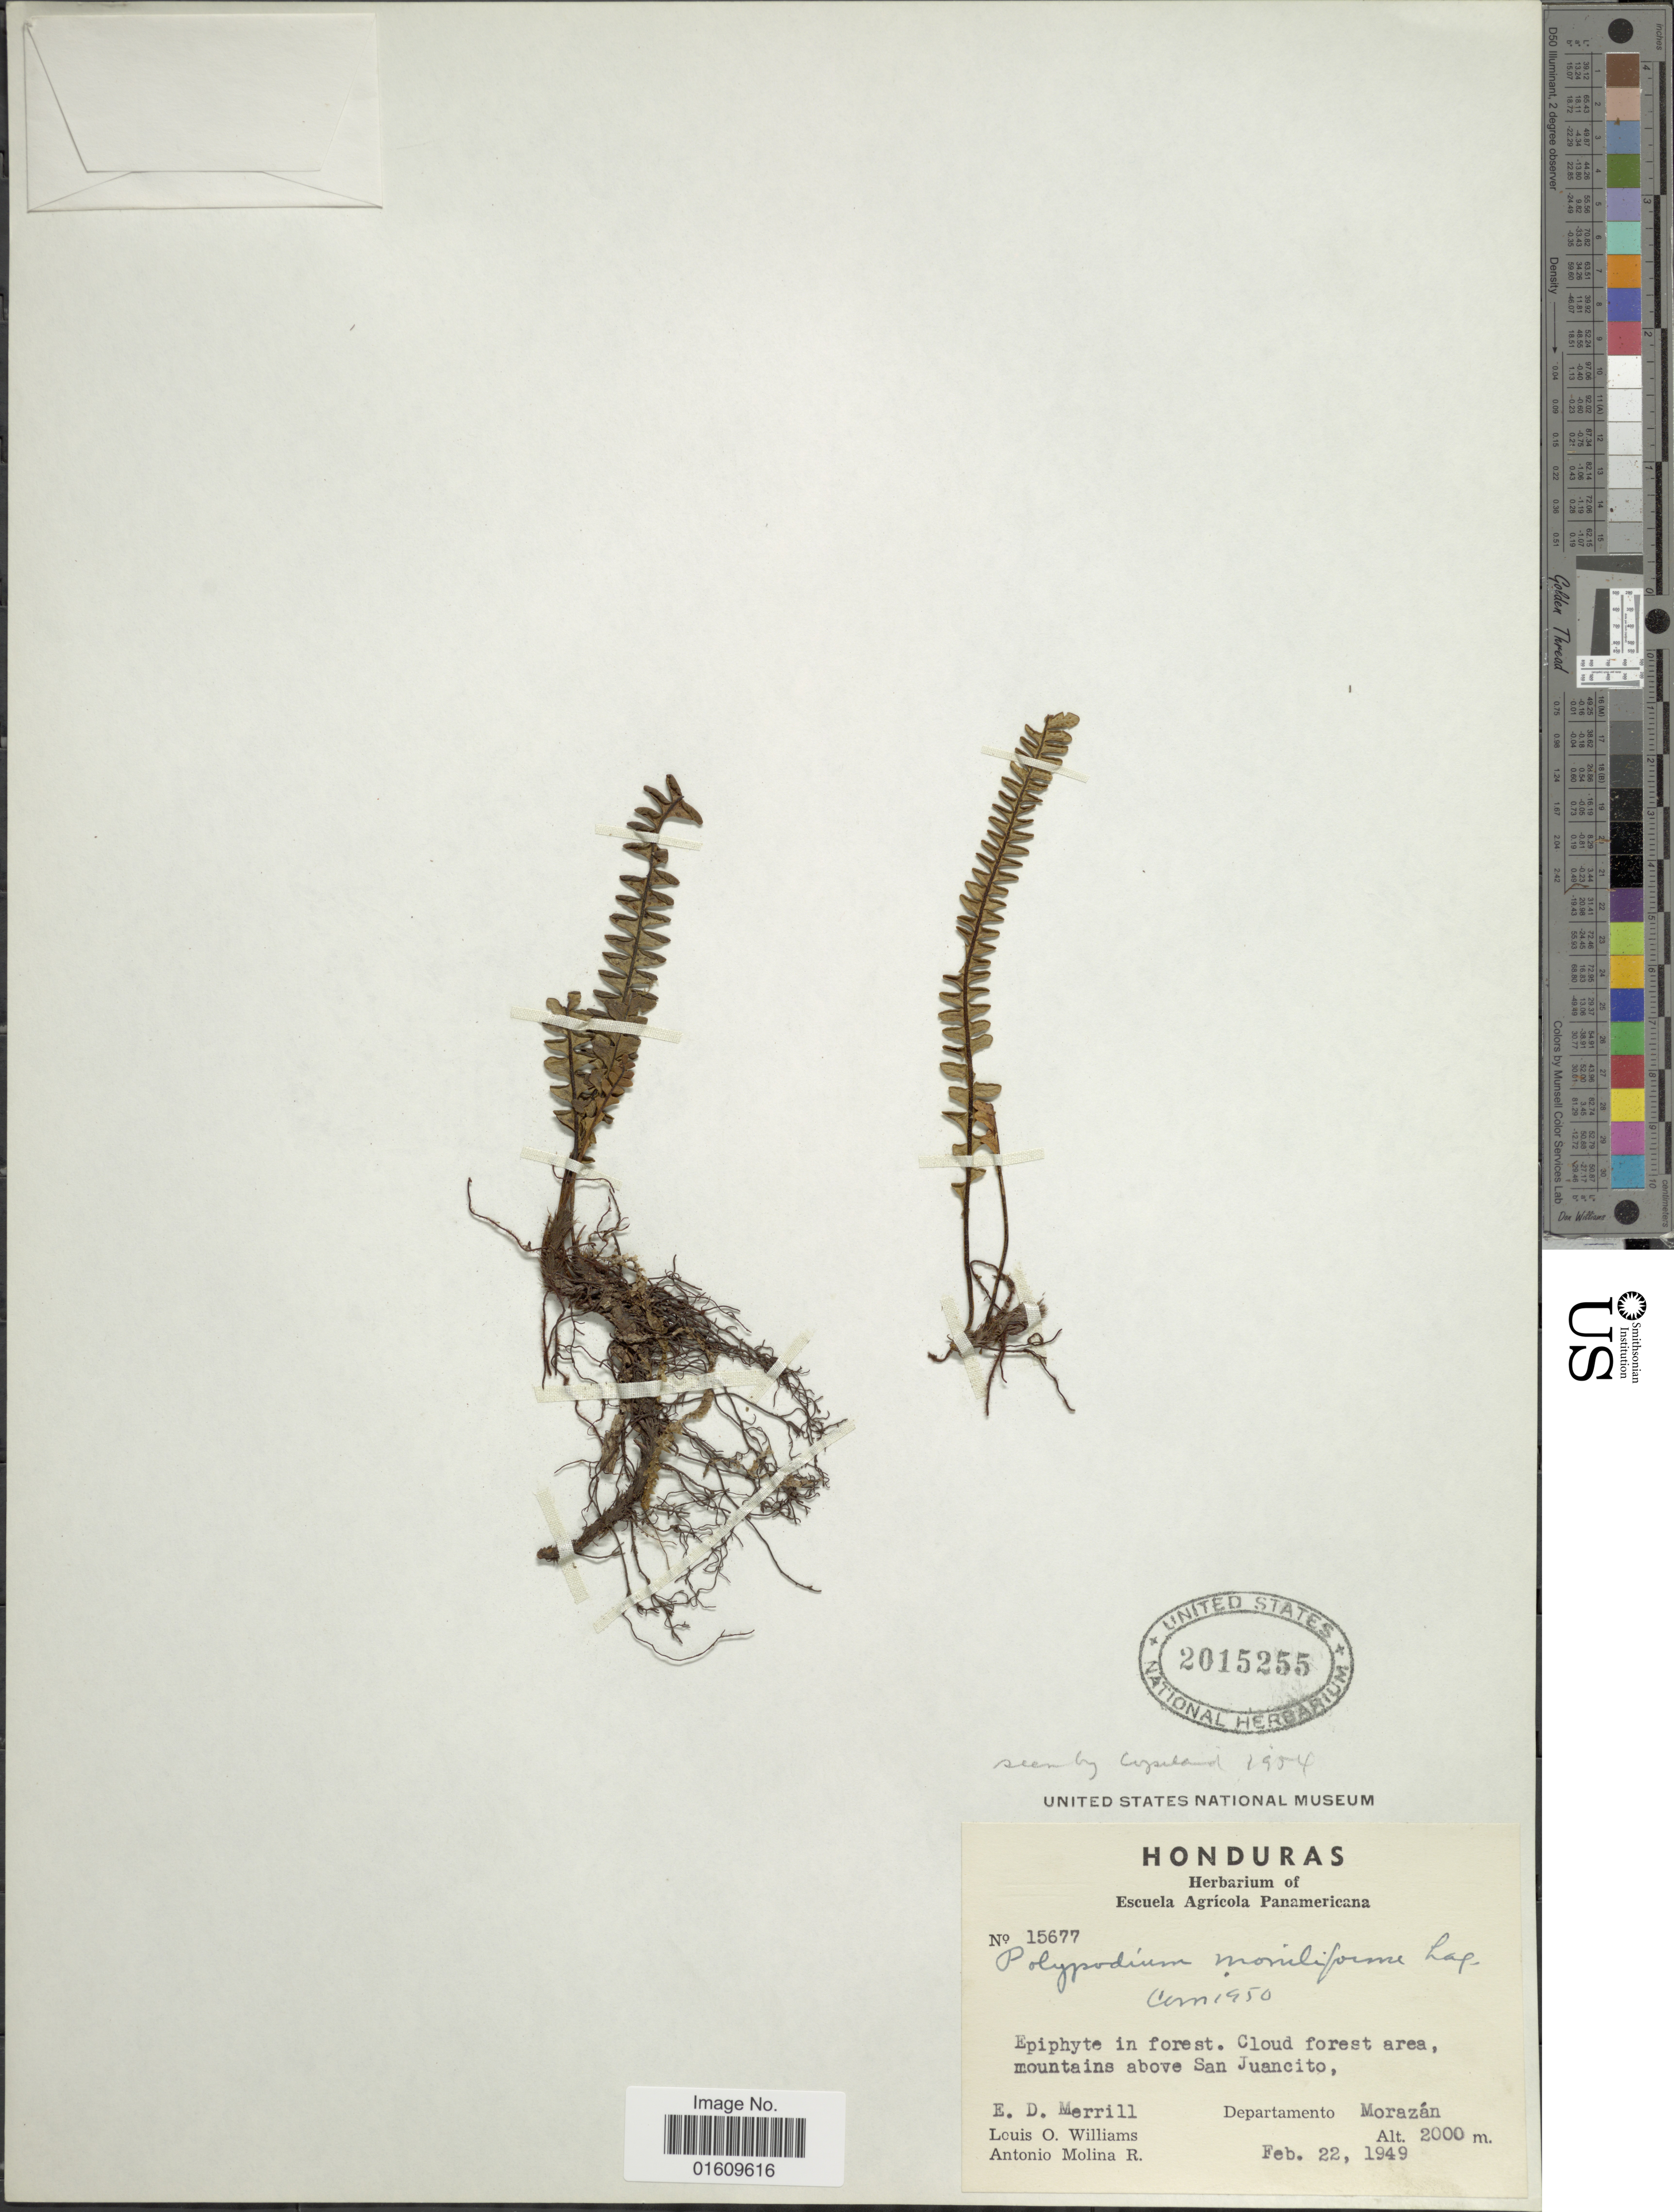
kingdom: Plantae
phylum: Tracheophyta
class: Polypodiopsida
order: Polypodiales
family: Polypodiaceae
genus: Melpomene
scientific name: Melpomene moniliformis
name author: (Lag. ex Sw.) A.R. Sm. & R.C. Moran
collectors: L. O. Williams, A. Molina R. & E. D. Merrill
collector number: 15677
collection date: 1949-02-22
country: Honduras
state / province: Fco. Morazán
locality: Cloud forest area, mountains above San Juancito, Departamento Morazan.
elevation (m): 2000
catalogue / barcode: US 2015255